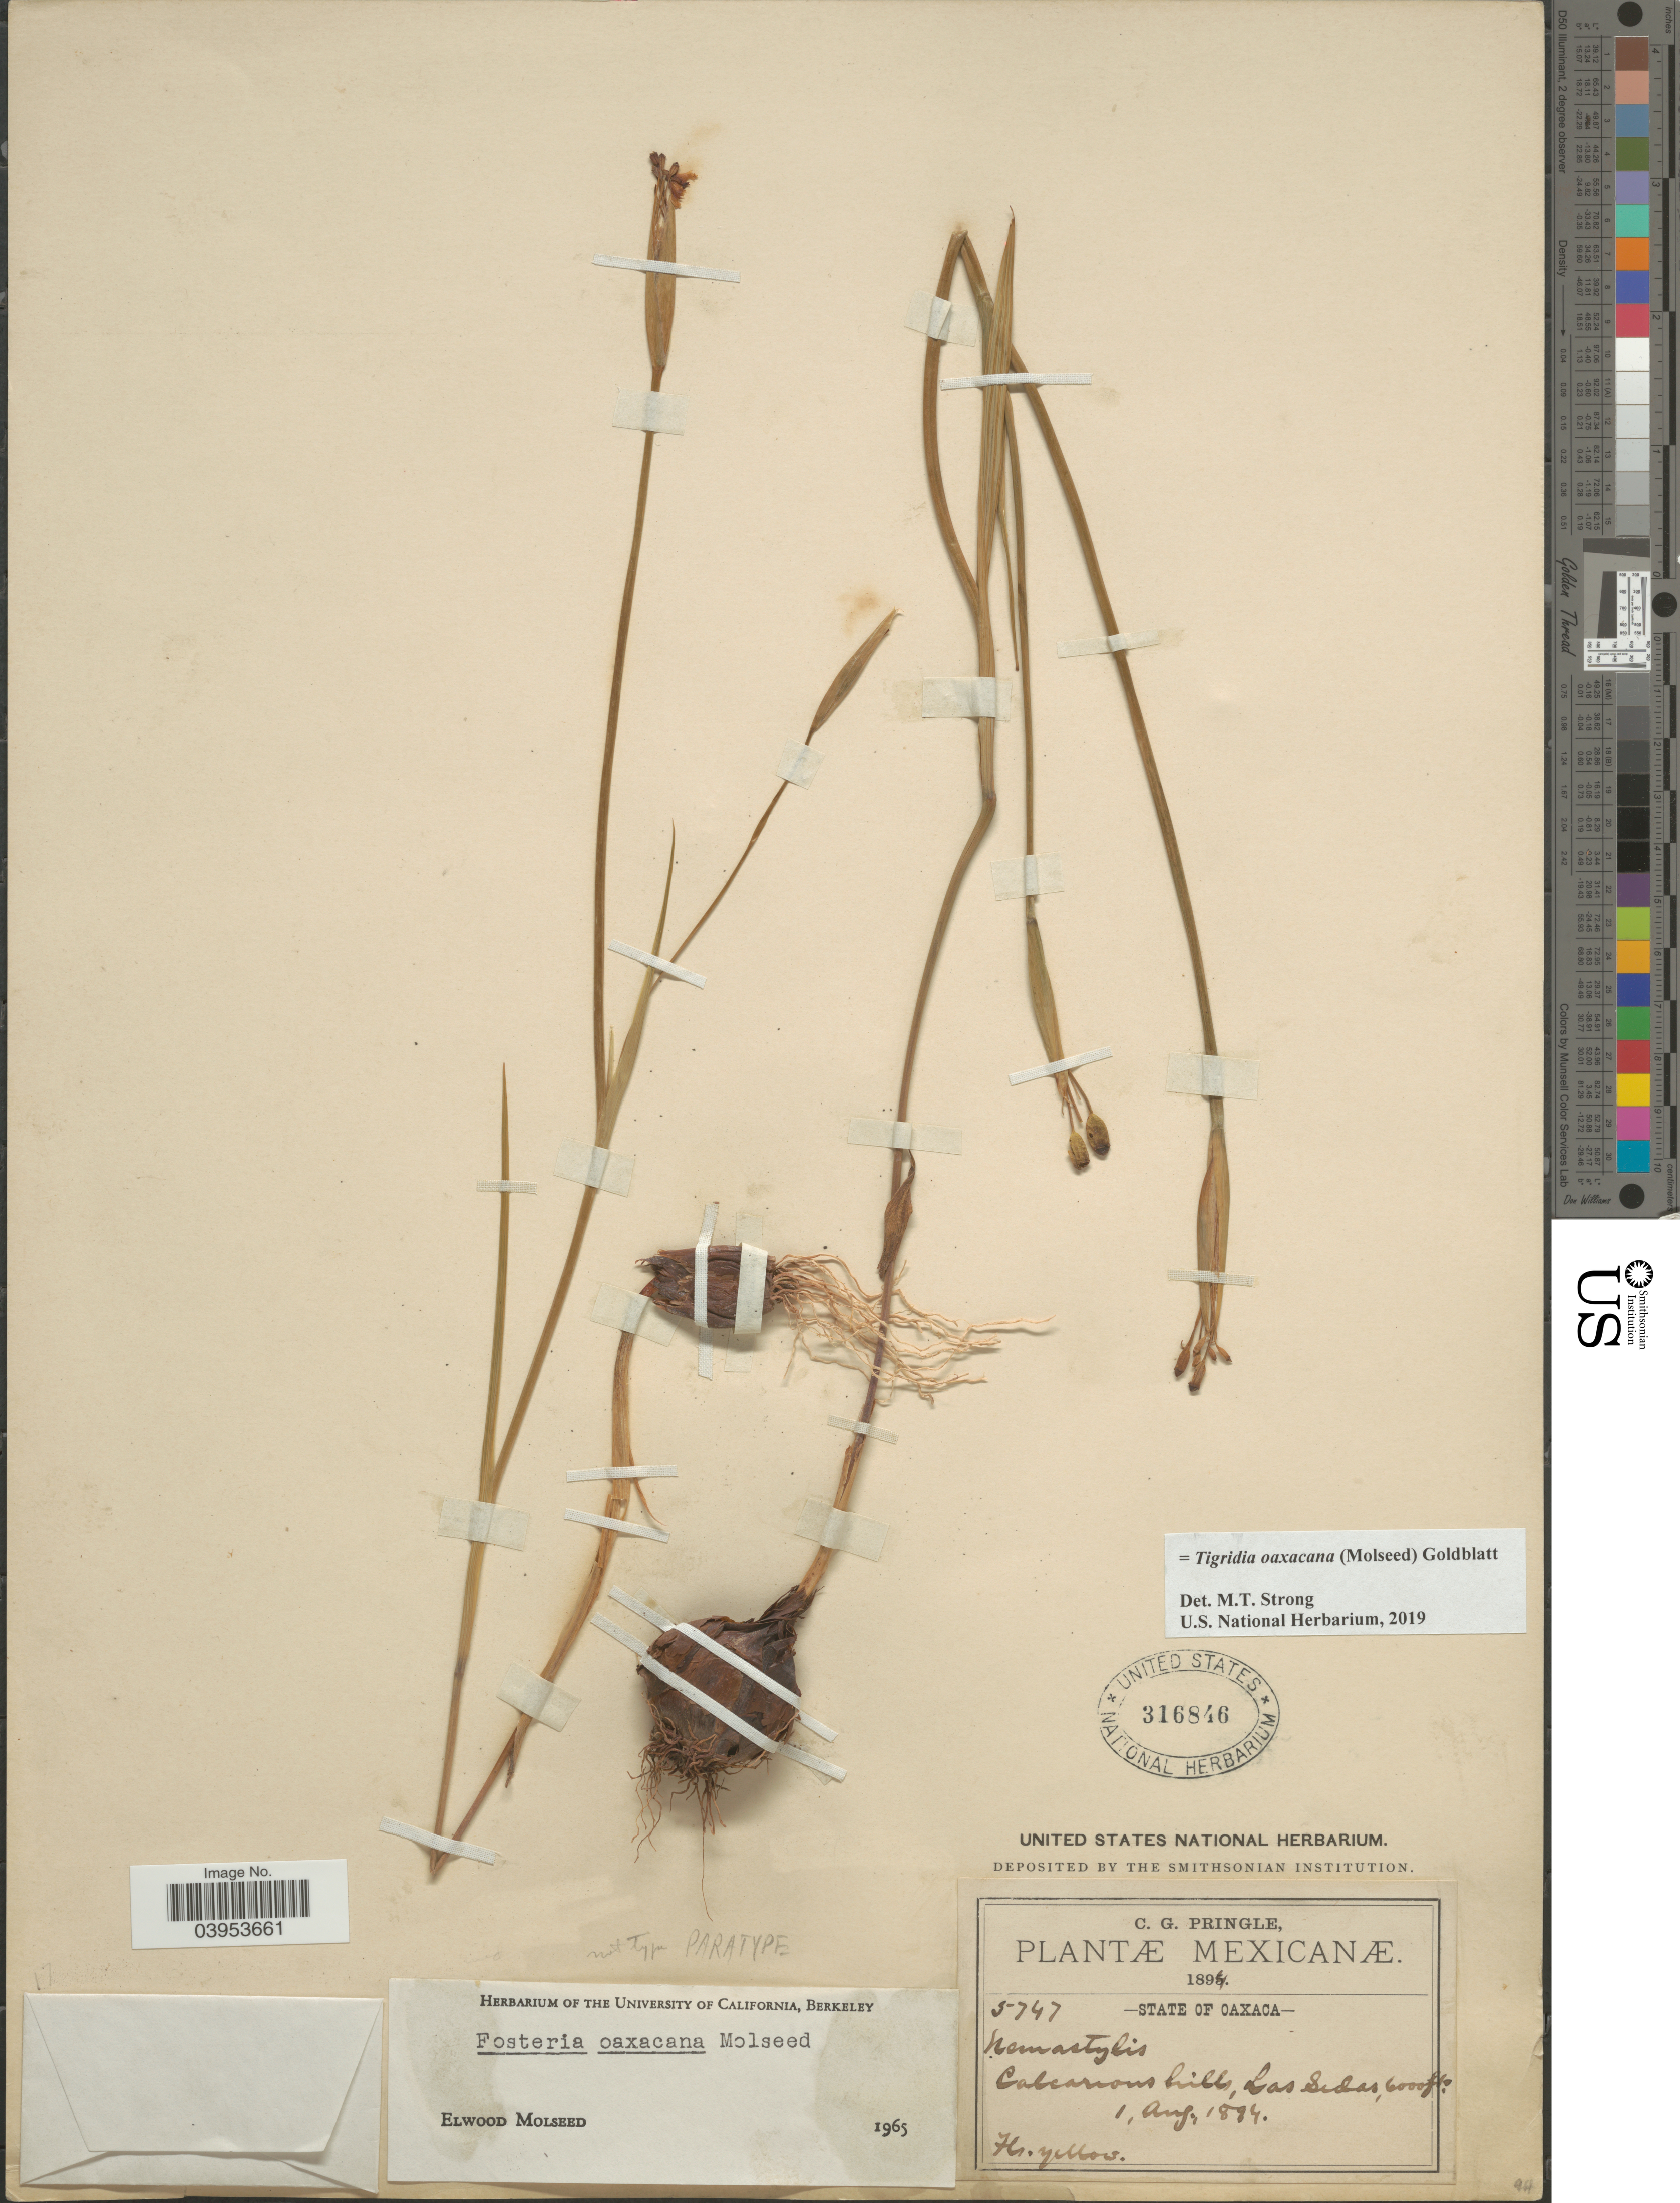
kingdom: Plantae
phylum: Tracheophyta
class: Liliopsida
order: Asparagales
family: Iridaceae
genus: Tigridia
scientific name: Tigridia oaxacana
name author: (Molseed) Goldblatt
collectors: C. G. Pringle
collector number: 5747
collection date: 1884-08-01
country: Mexico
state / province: Oaxaca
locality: Calcareous hill, Las Sedas.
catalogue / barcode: US 316846